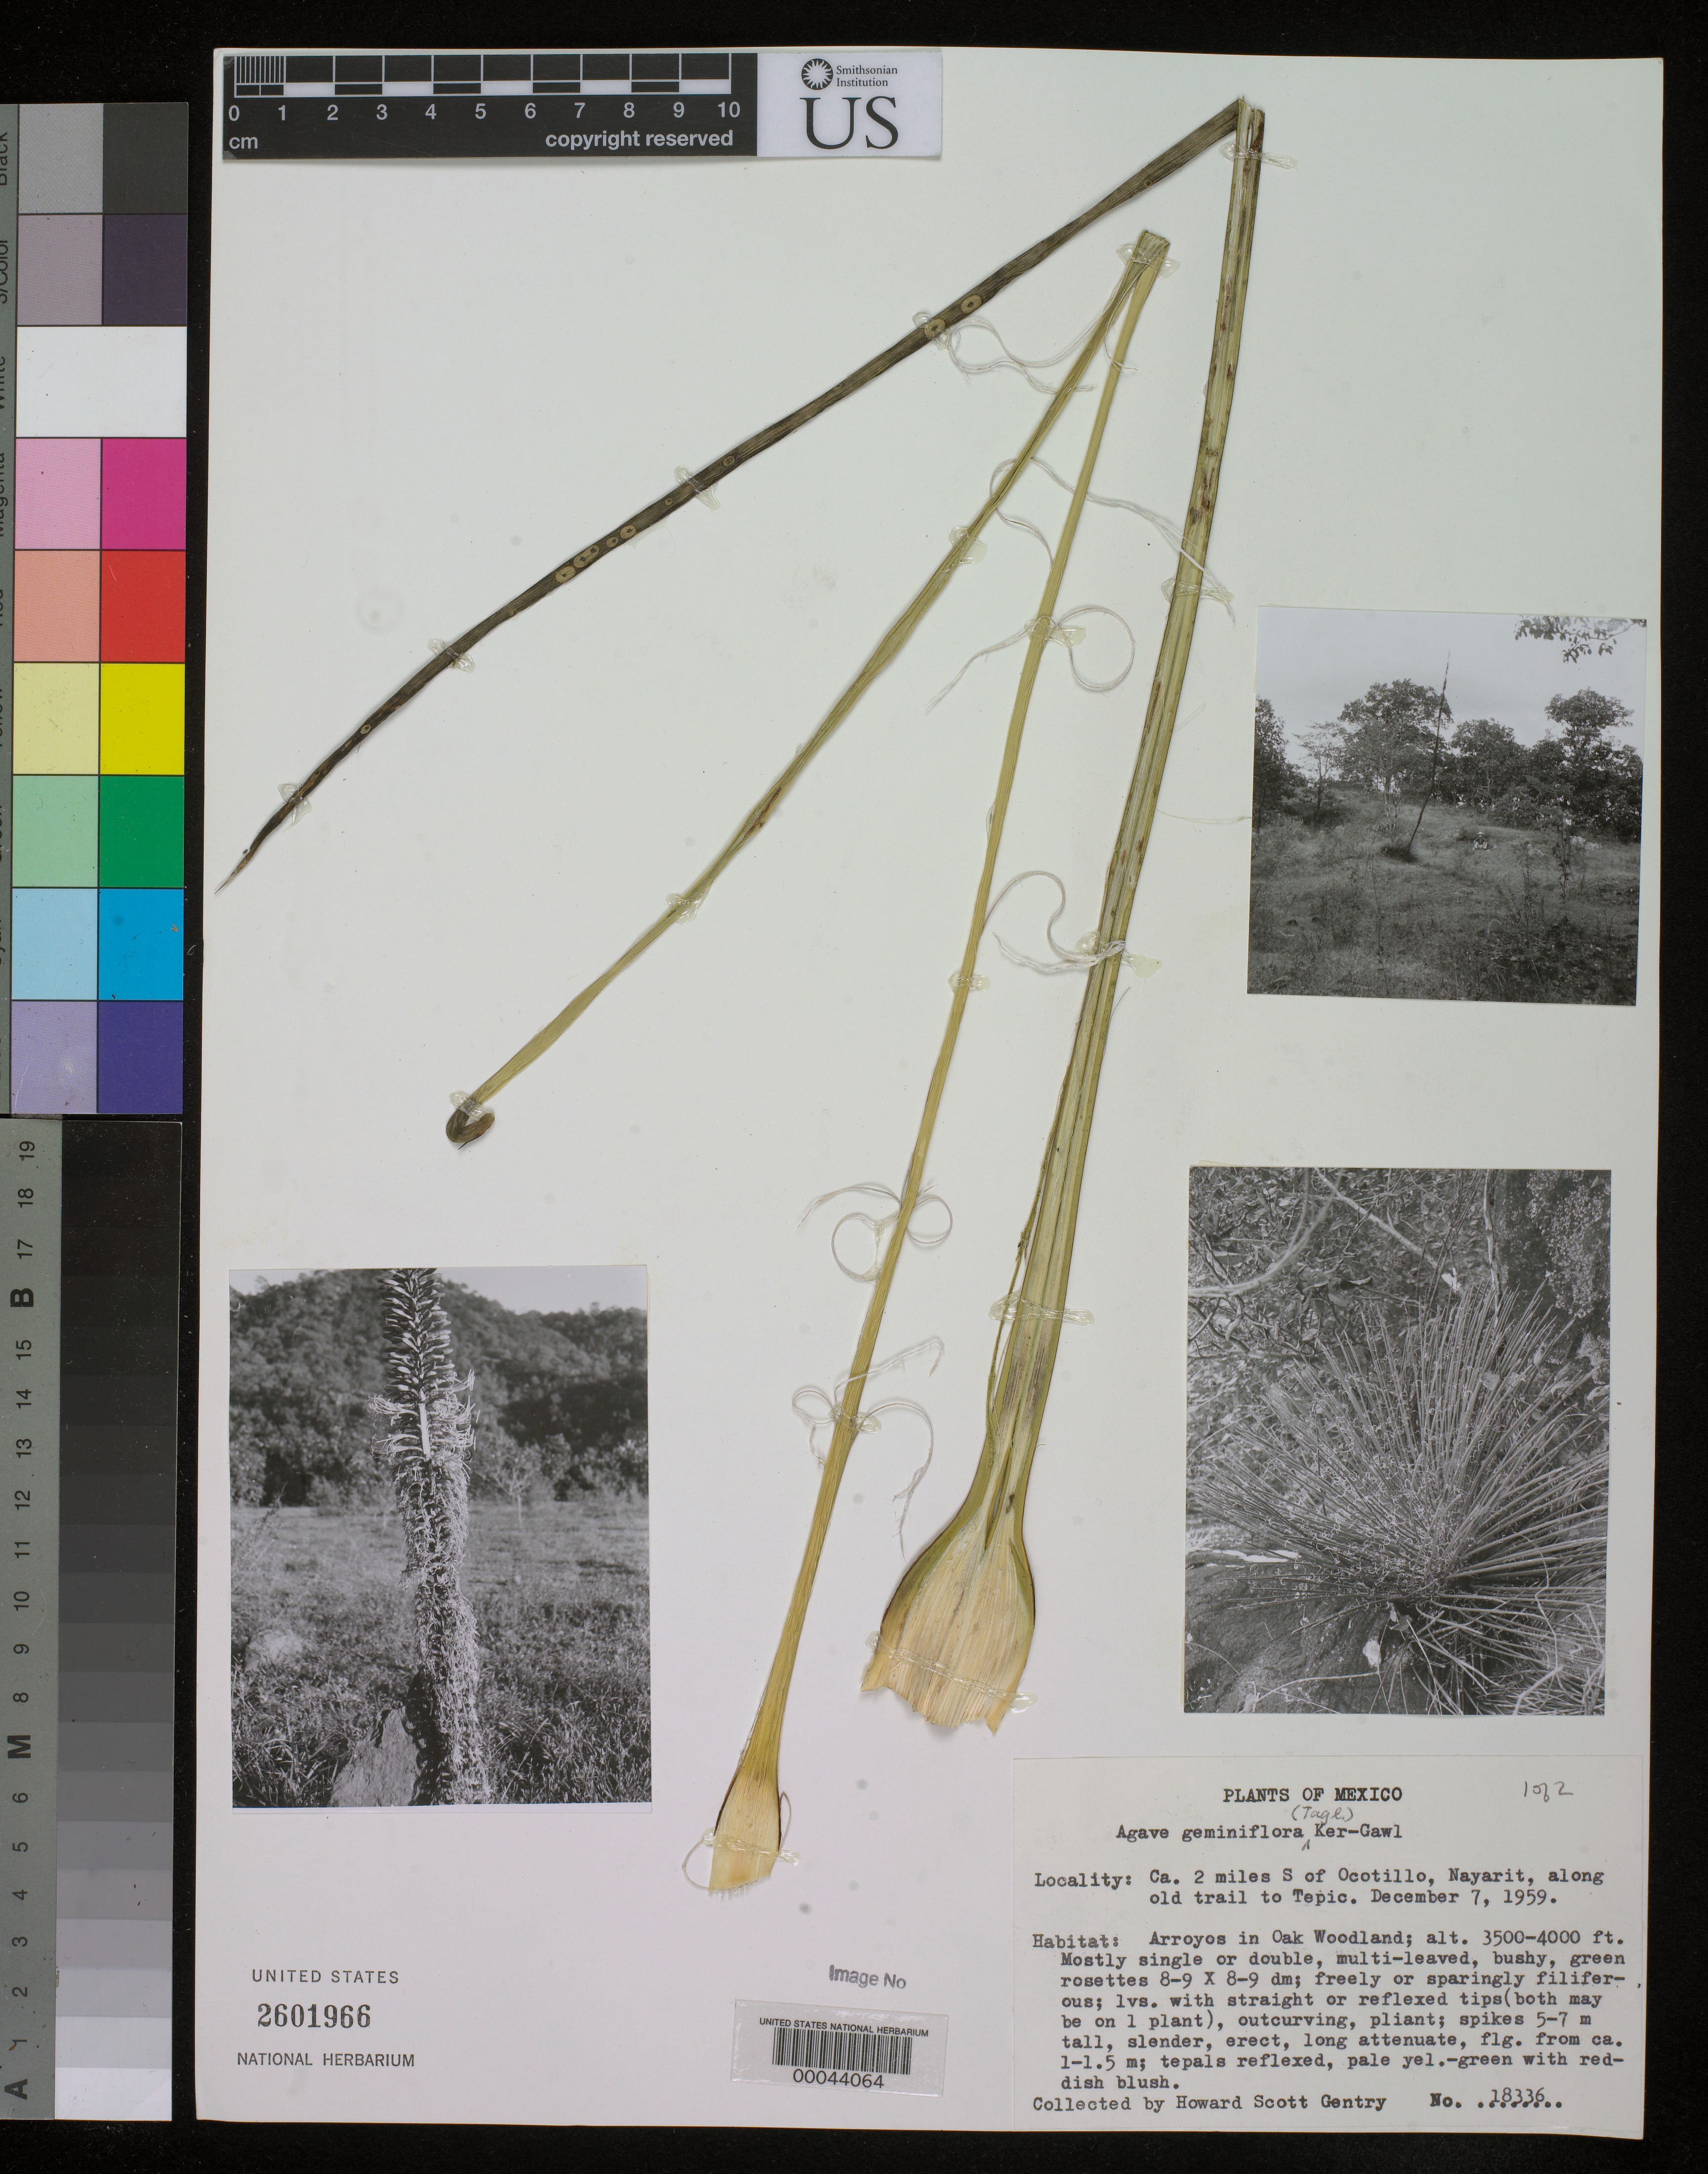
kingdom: Plantae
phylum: Tracheophyta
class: Liliopsida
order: Asparagales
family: Asparagaceae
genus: Agave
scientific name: Agave geminiflora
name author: Ker Gawl.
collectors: H. S. Gentry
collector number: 18336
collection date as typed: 07 Dec 1959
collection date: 1959-12-07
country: Mexico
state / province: Nayarit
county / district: Tepic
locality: Ca 2 mi S of ocotillo, along old trail to Tepic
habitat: Arroyos in oak woodland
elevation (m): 1067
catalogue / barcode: US 2601966